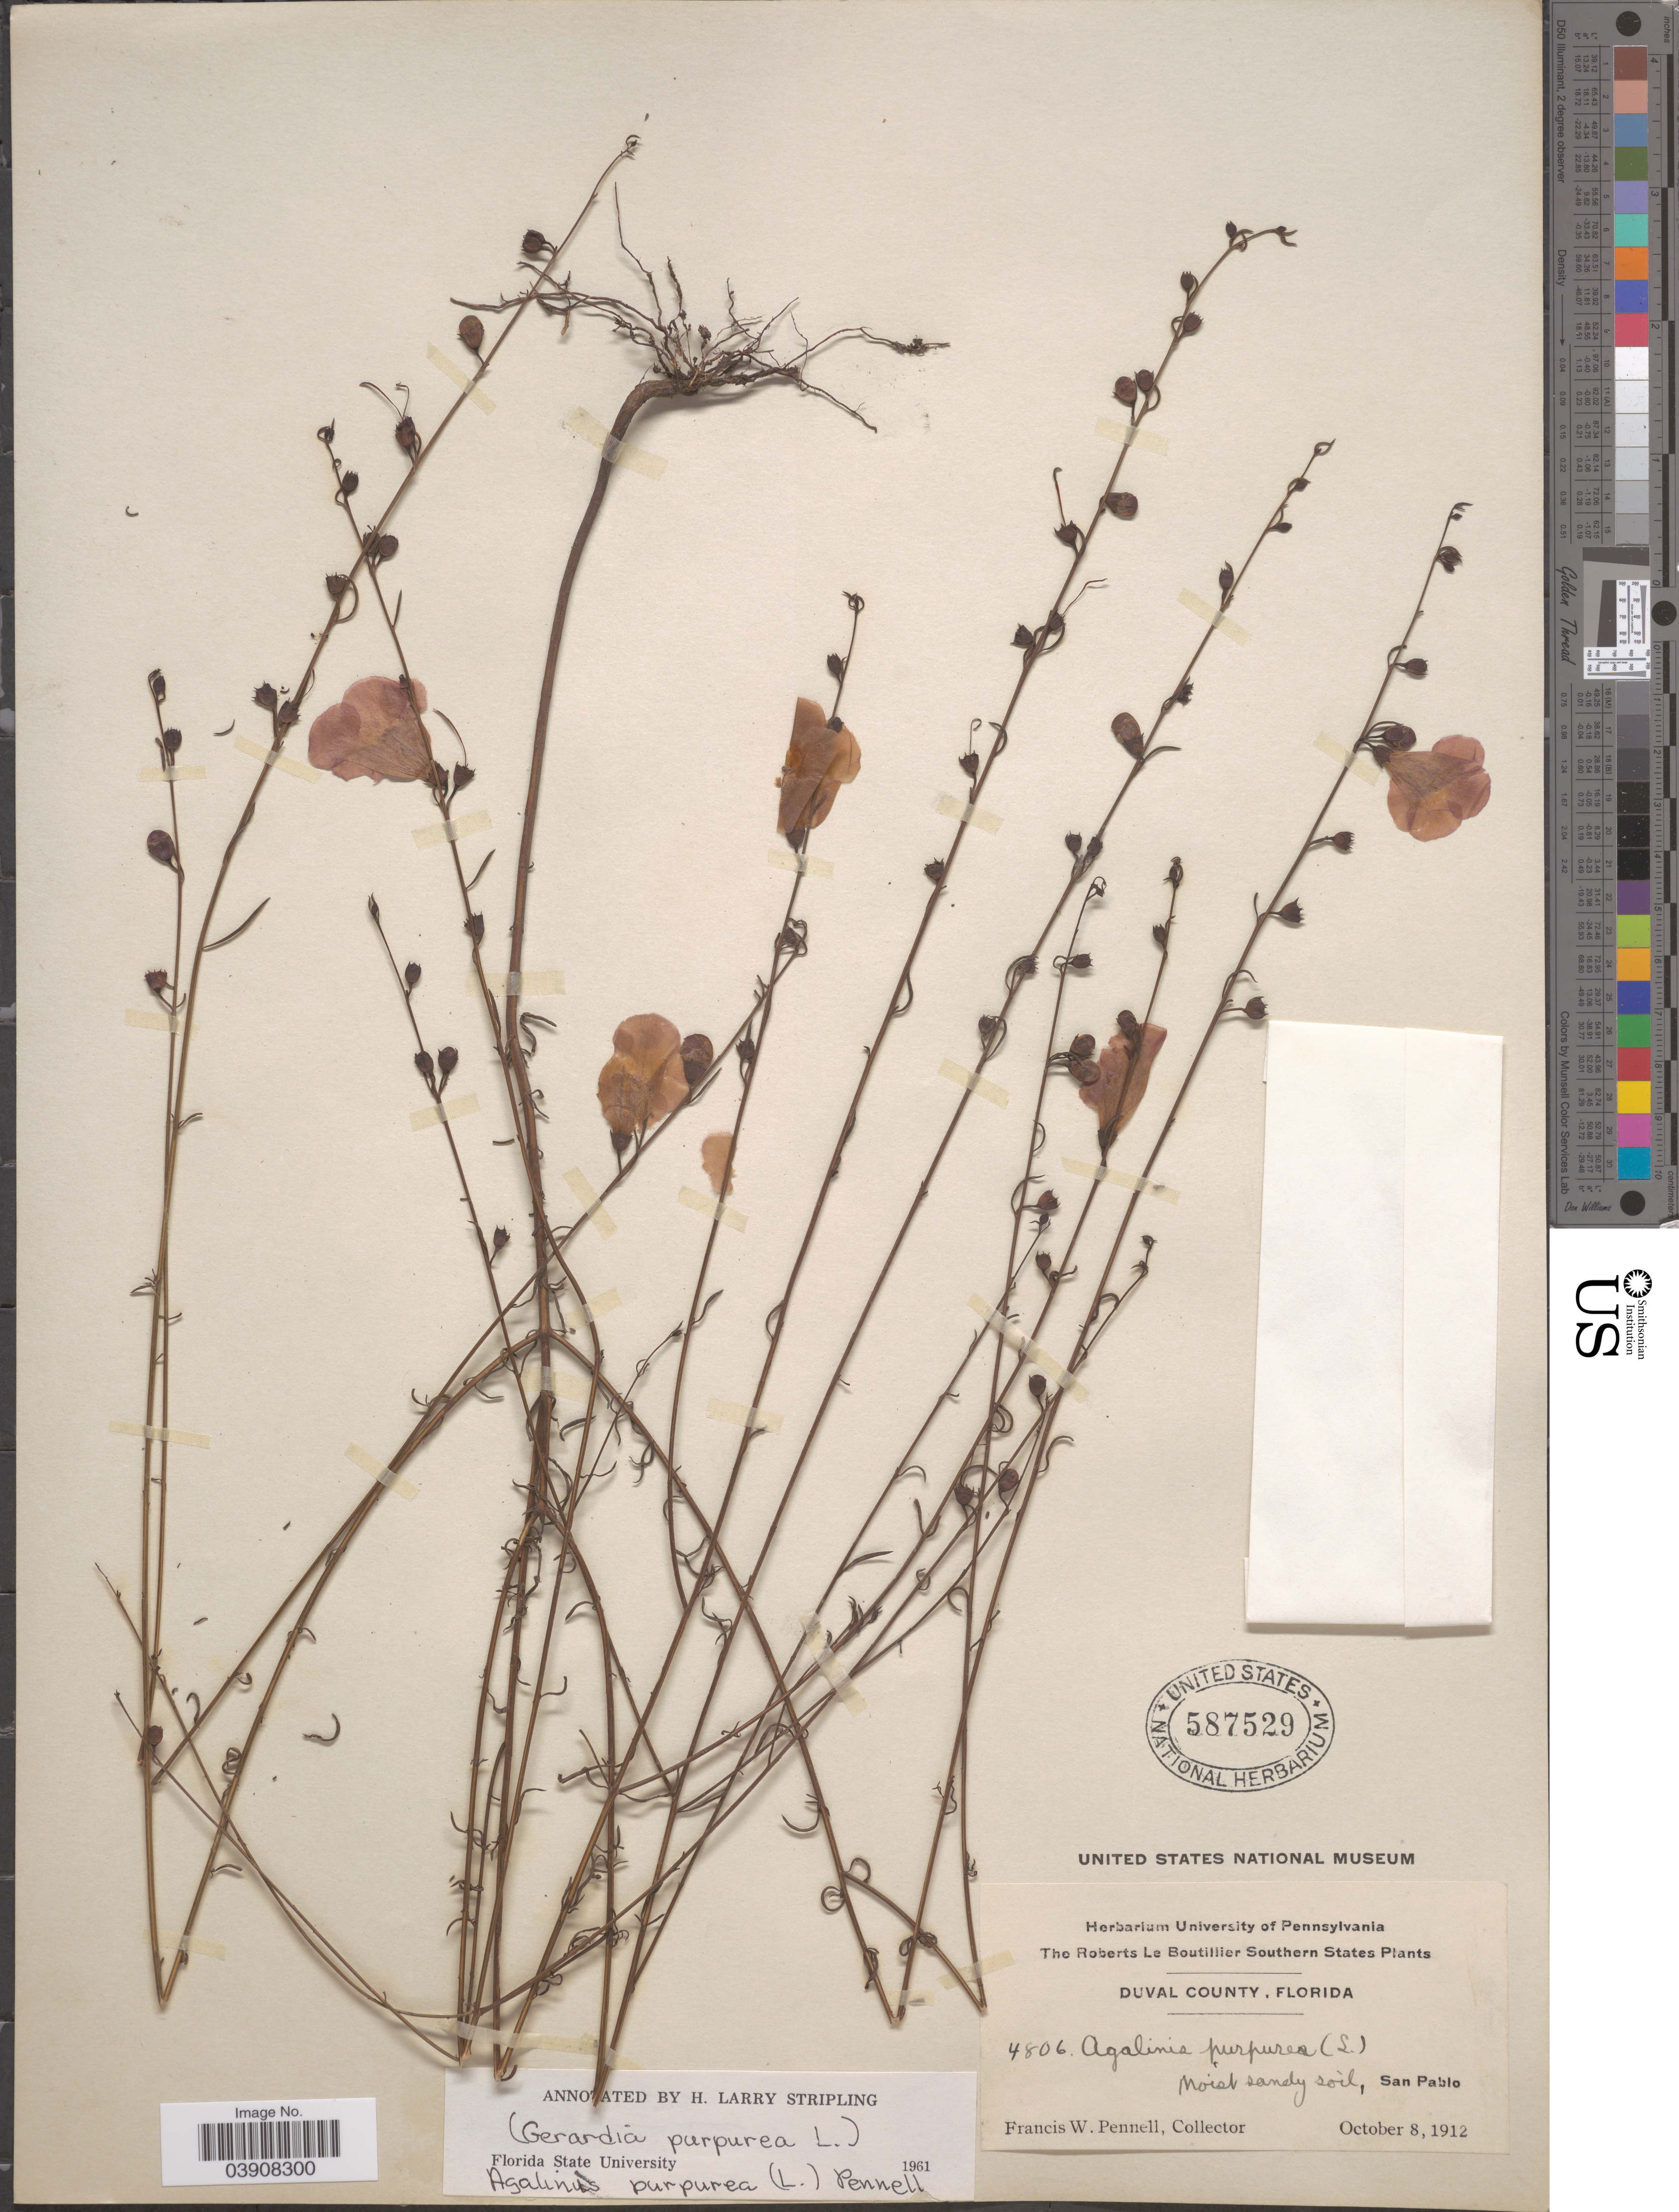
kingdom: Plantae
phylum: Tracheophyta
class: Magnoliopsida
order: Lamiales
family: Orobanchaceae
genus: Agalinis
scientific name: Agalinis purpurea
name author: (L.) Pennell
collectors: F. W. Pennell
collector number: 4806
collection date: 1912-10-08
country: United States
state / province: Florida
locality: Southern States. Duval County. San Pablo.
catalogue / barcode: US 587529